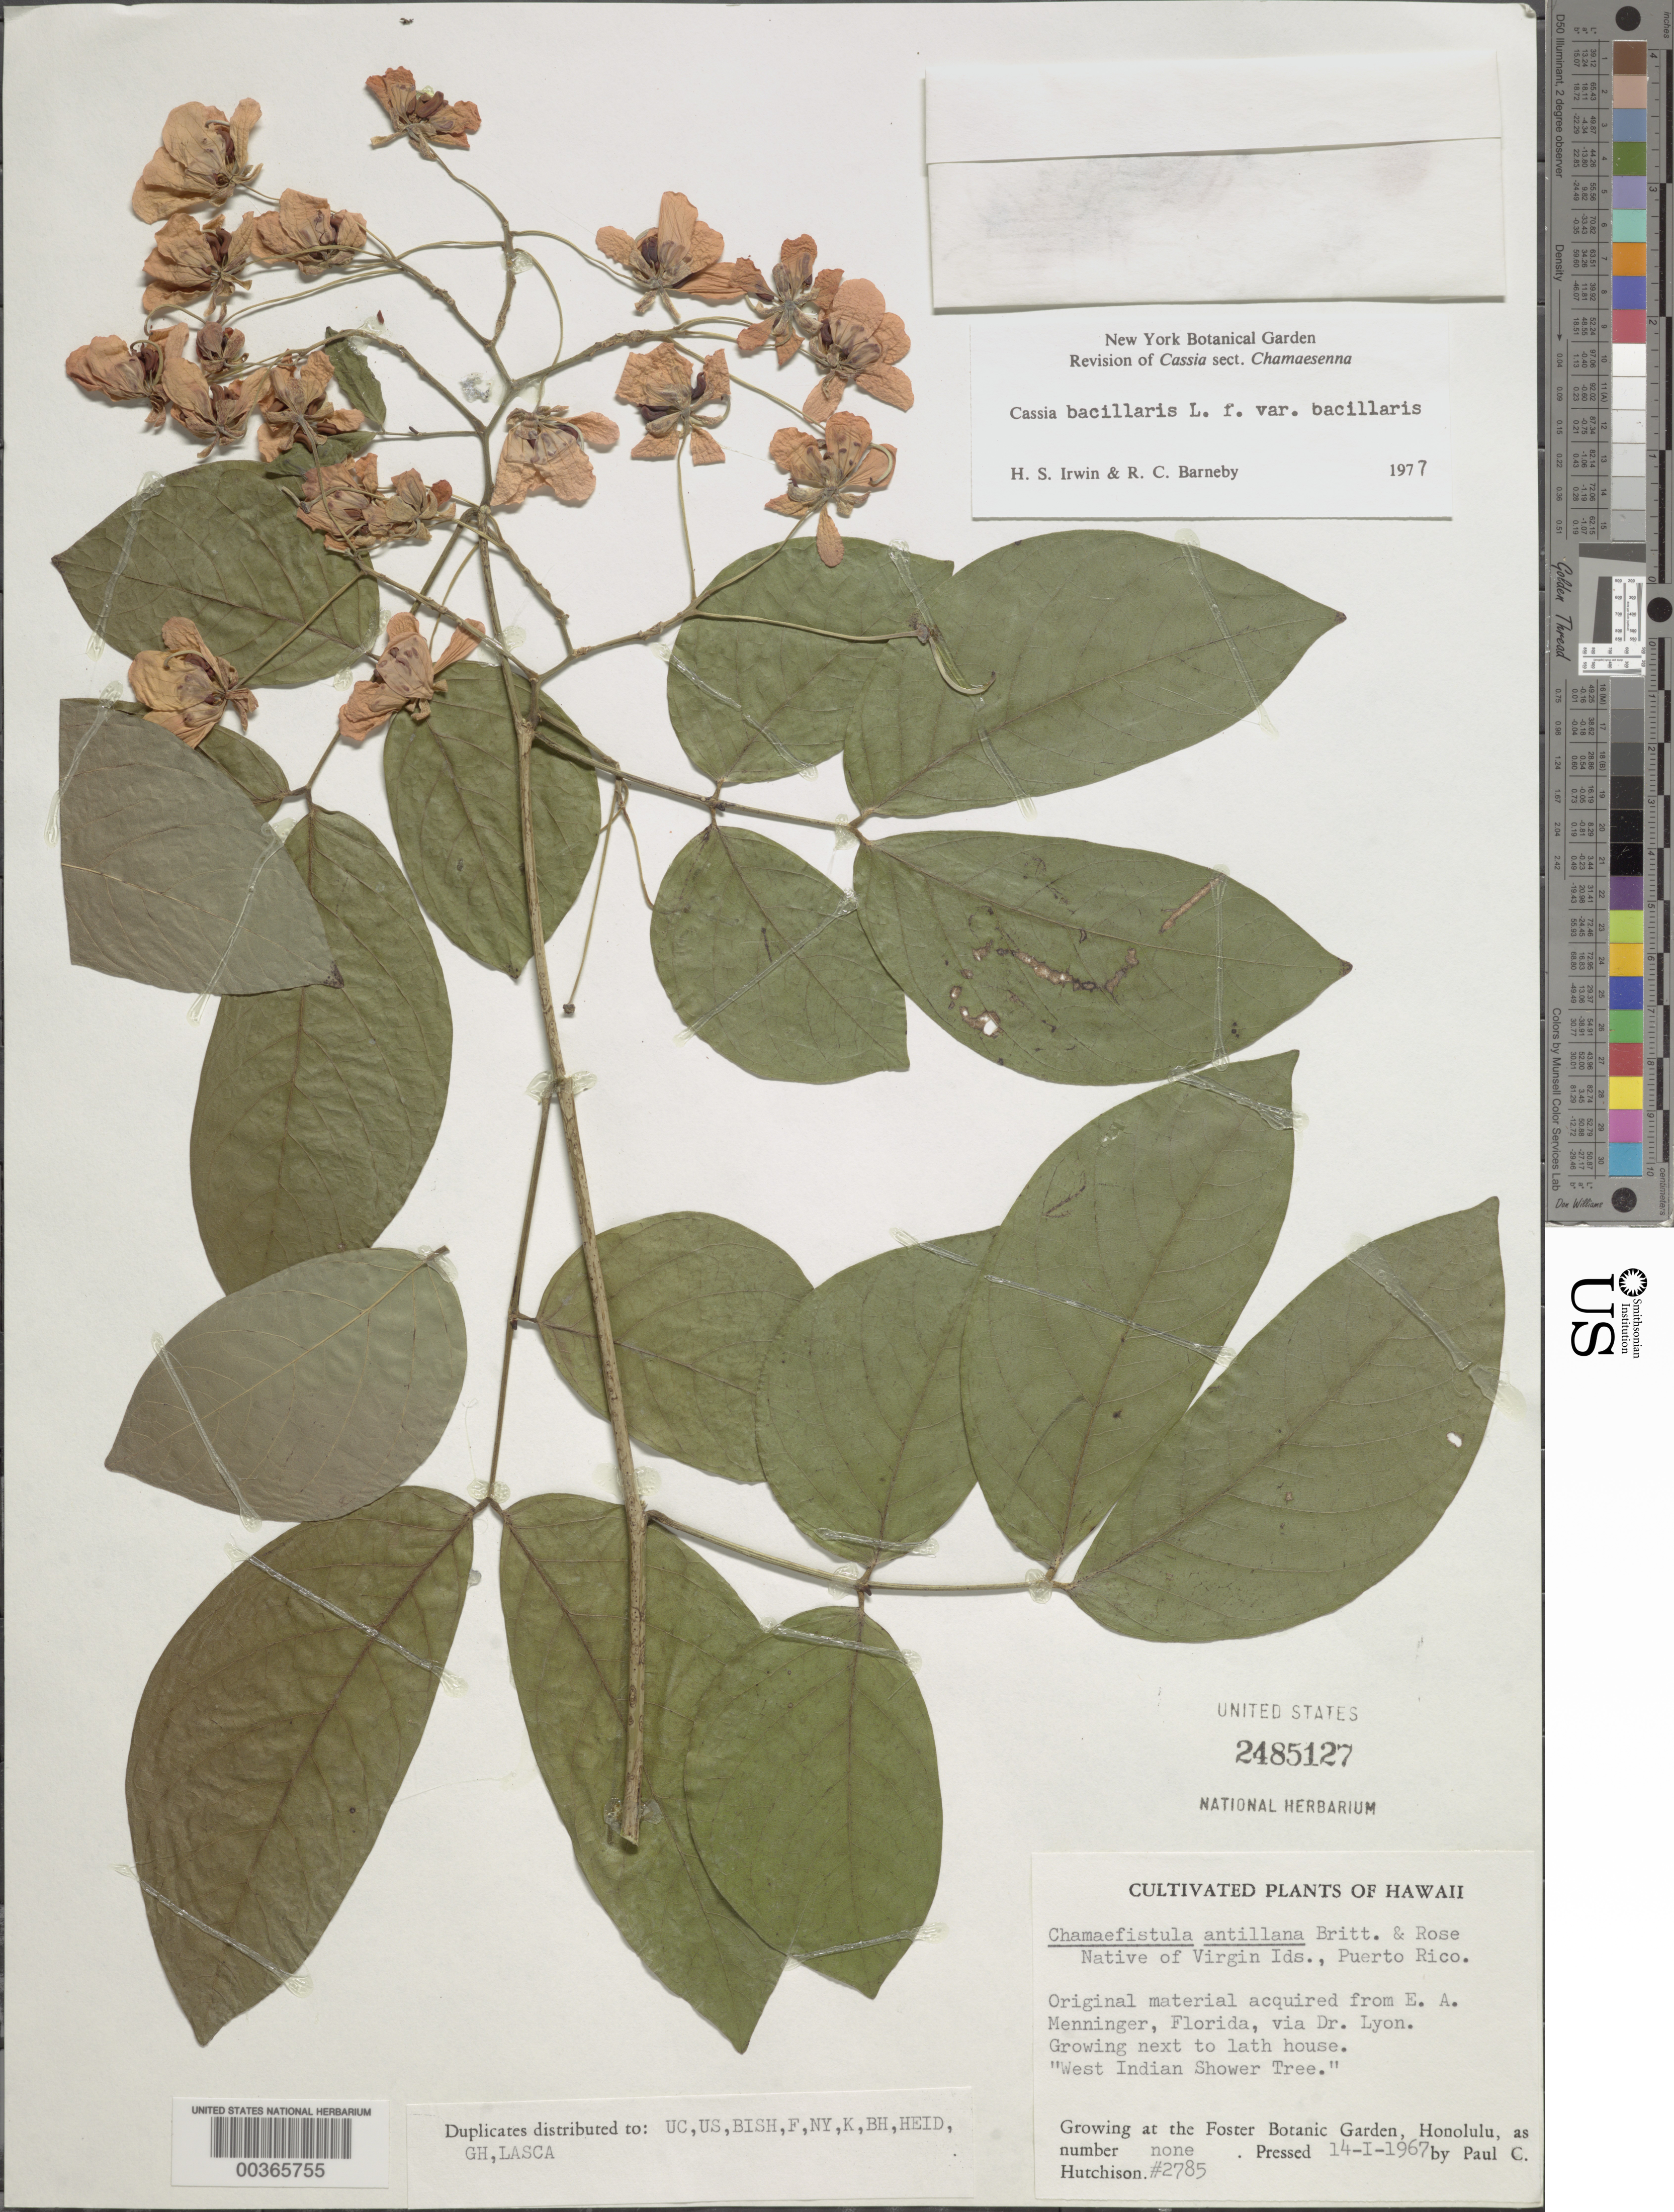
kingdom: Plantae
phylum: Tracheophyta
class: Magnoliopsida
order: Fabales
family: Fabaceae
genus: Senna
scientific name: Senna bacillaris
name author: (L. f.) H.S. Irwin & Barneby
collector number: P.c.h. 2785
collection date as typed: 14 Jan 1967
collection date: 1967-01-14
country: United States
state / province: Hawaii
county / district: Honolulu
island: Oahu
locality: Foster botanic garden, honolulu; growing next to lath house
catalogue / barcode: US 2485127